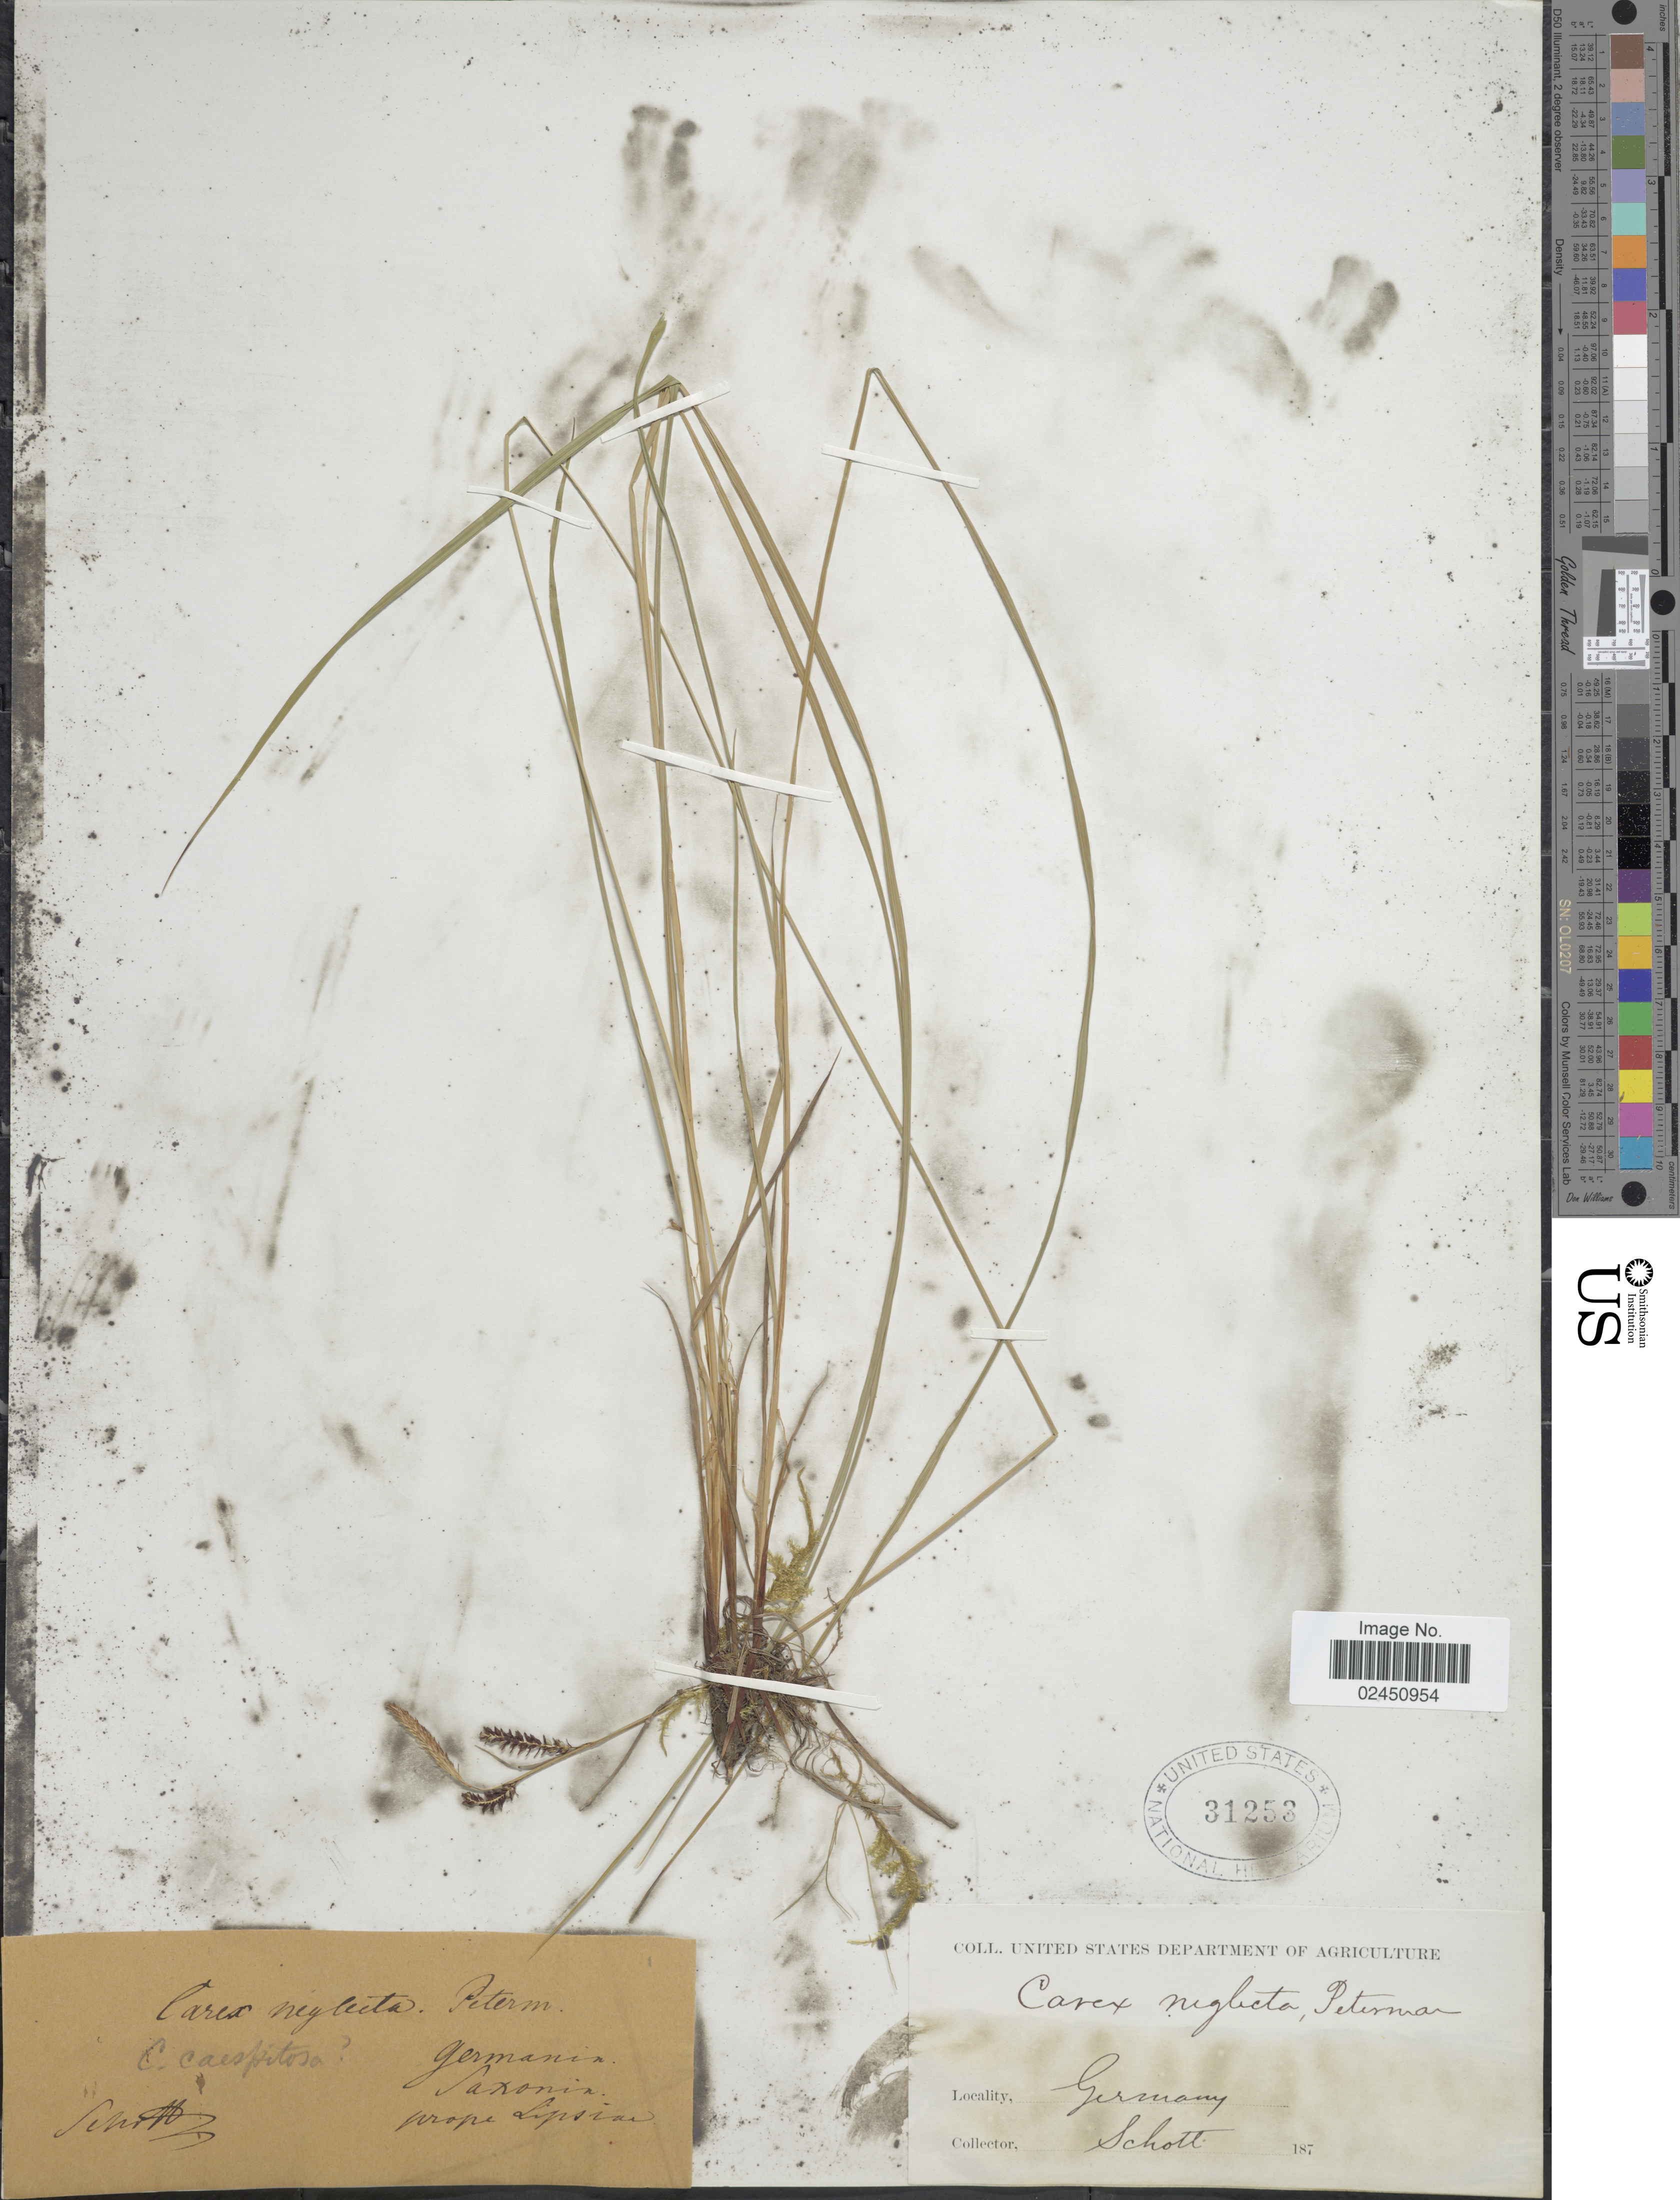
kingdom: Plantae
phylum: Tracheophyta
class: Liliopsida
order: Poales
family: Cyperaceae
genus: Carex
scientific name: Carex cespitosa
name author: L.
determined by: Strong, Mark T., (BOT), Smithsonian Institution - National Museum of Natural History (UNITED STATES)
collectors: Schott, --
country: Germany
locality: Saxonia, prope Lipsian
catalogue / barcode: US 31253